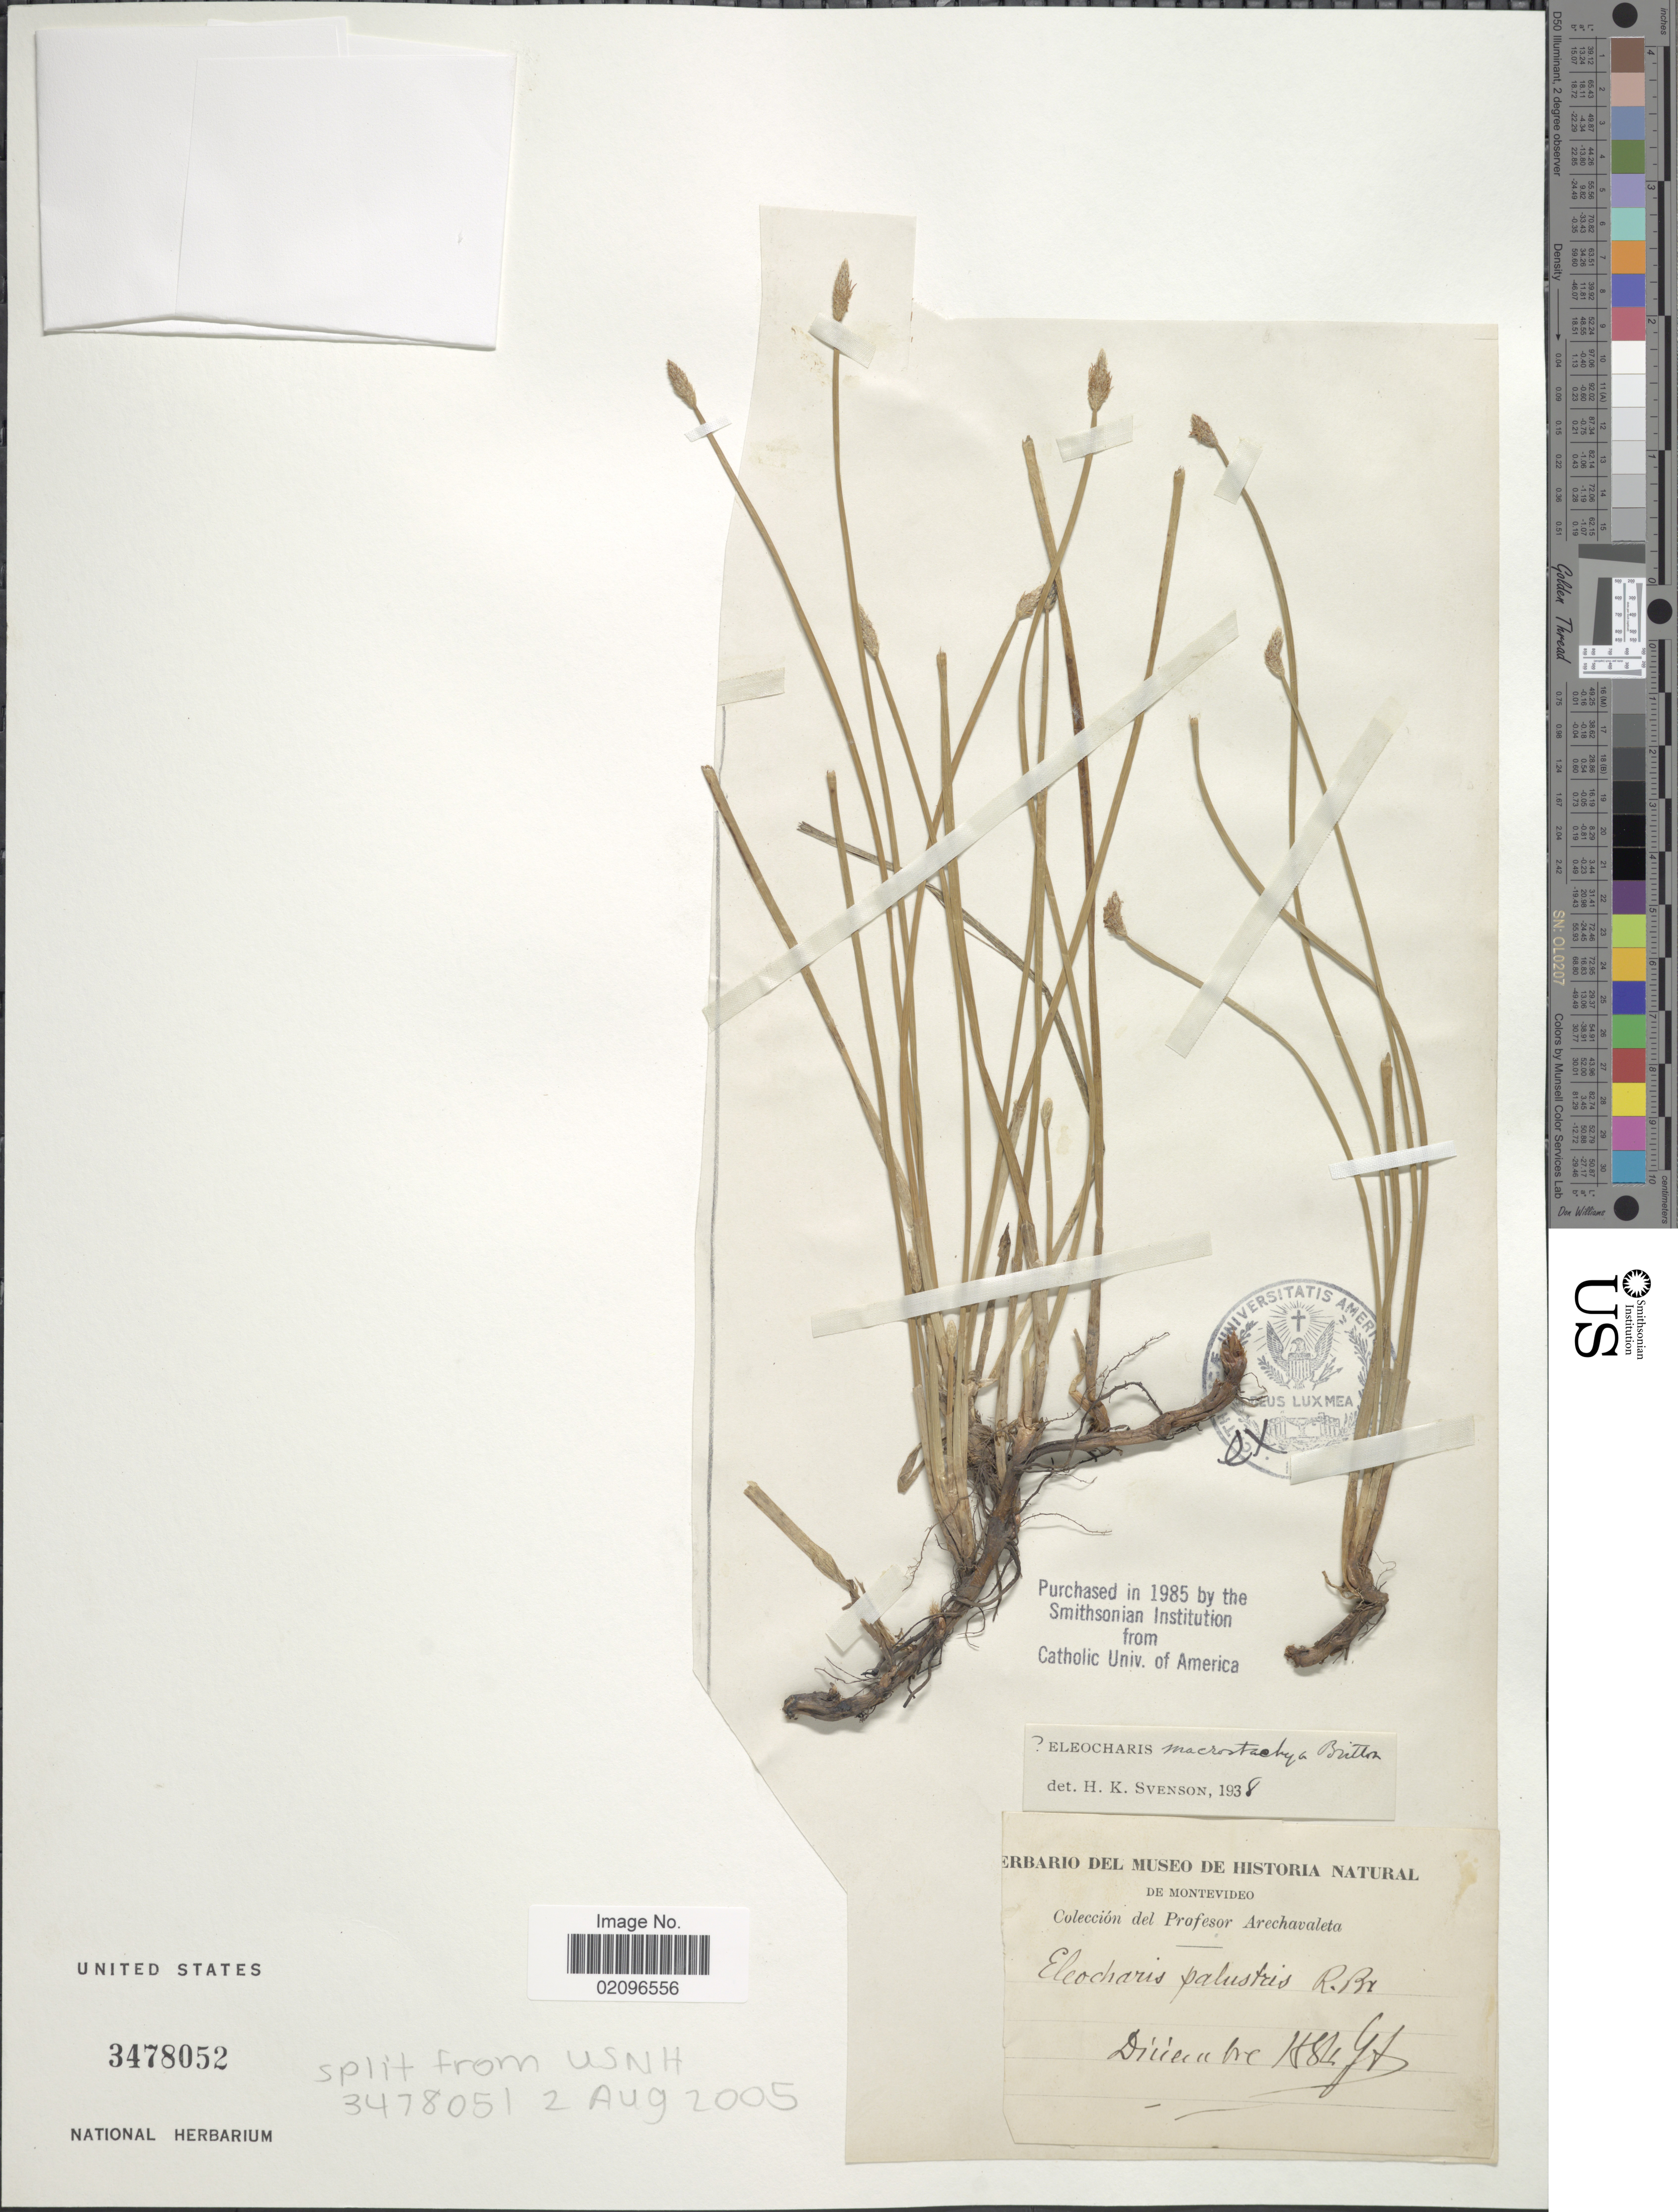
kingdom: Plantae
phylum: Tracheophyta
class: Liliopsida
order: Poales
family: Cyperaceae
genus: Eleocharis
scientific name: Eleocharis macrostachya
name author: Britton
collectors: J. Arechavaleta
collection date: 1884-12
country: Uruguay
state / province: Montevideo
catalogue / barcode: US 3478052